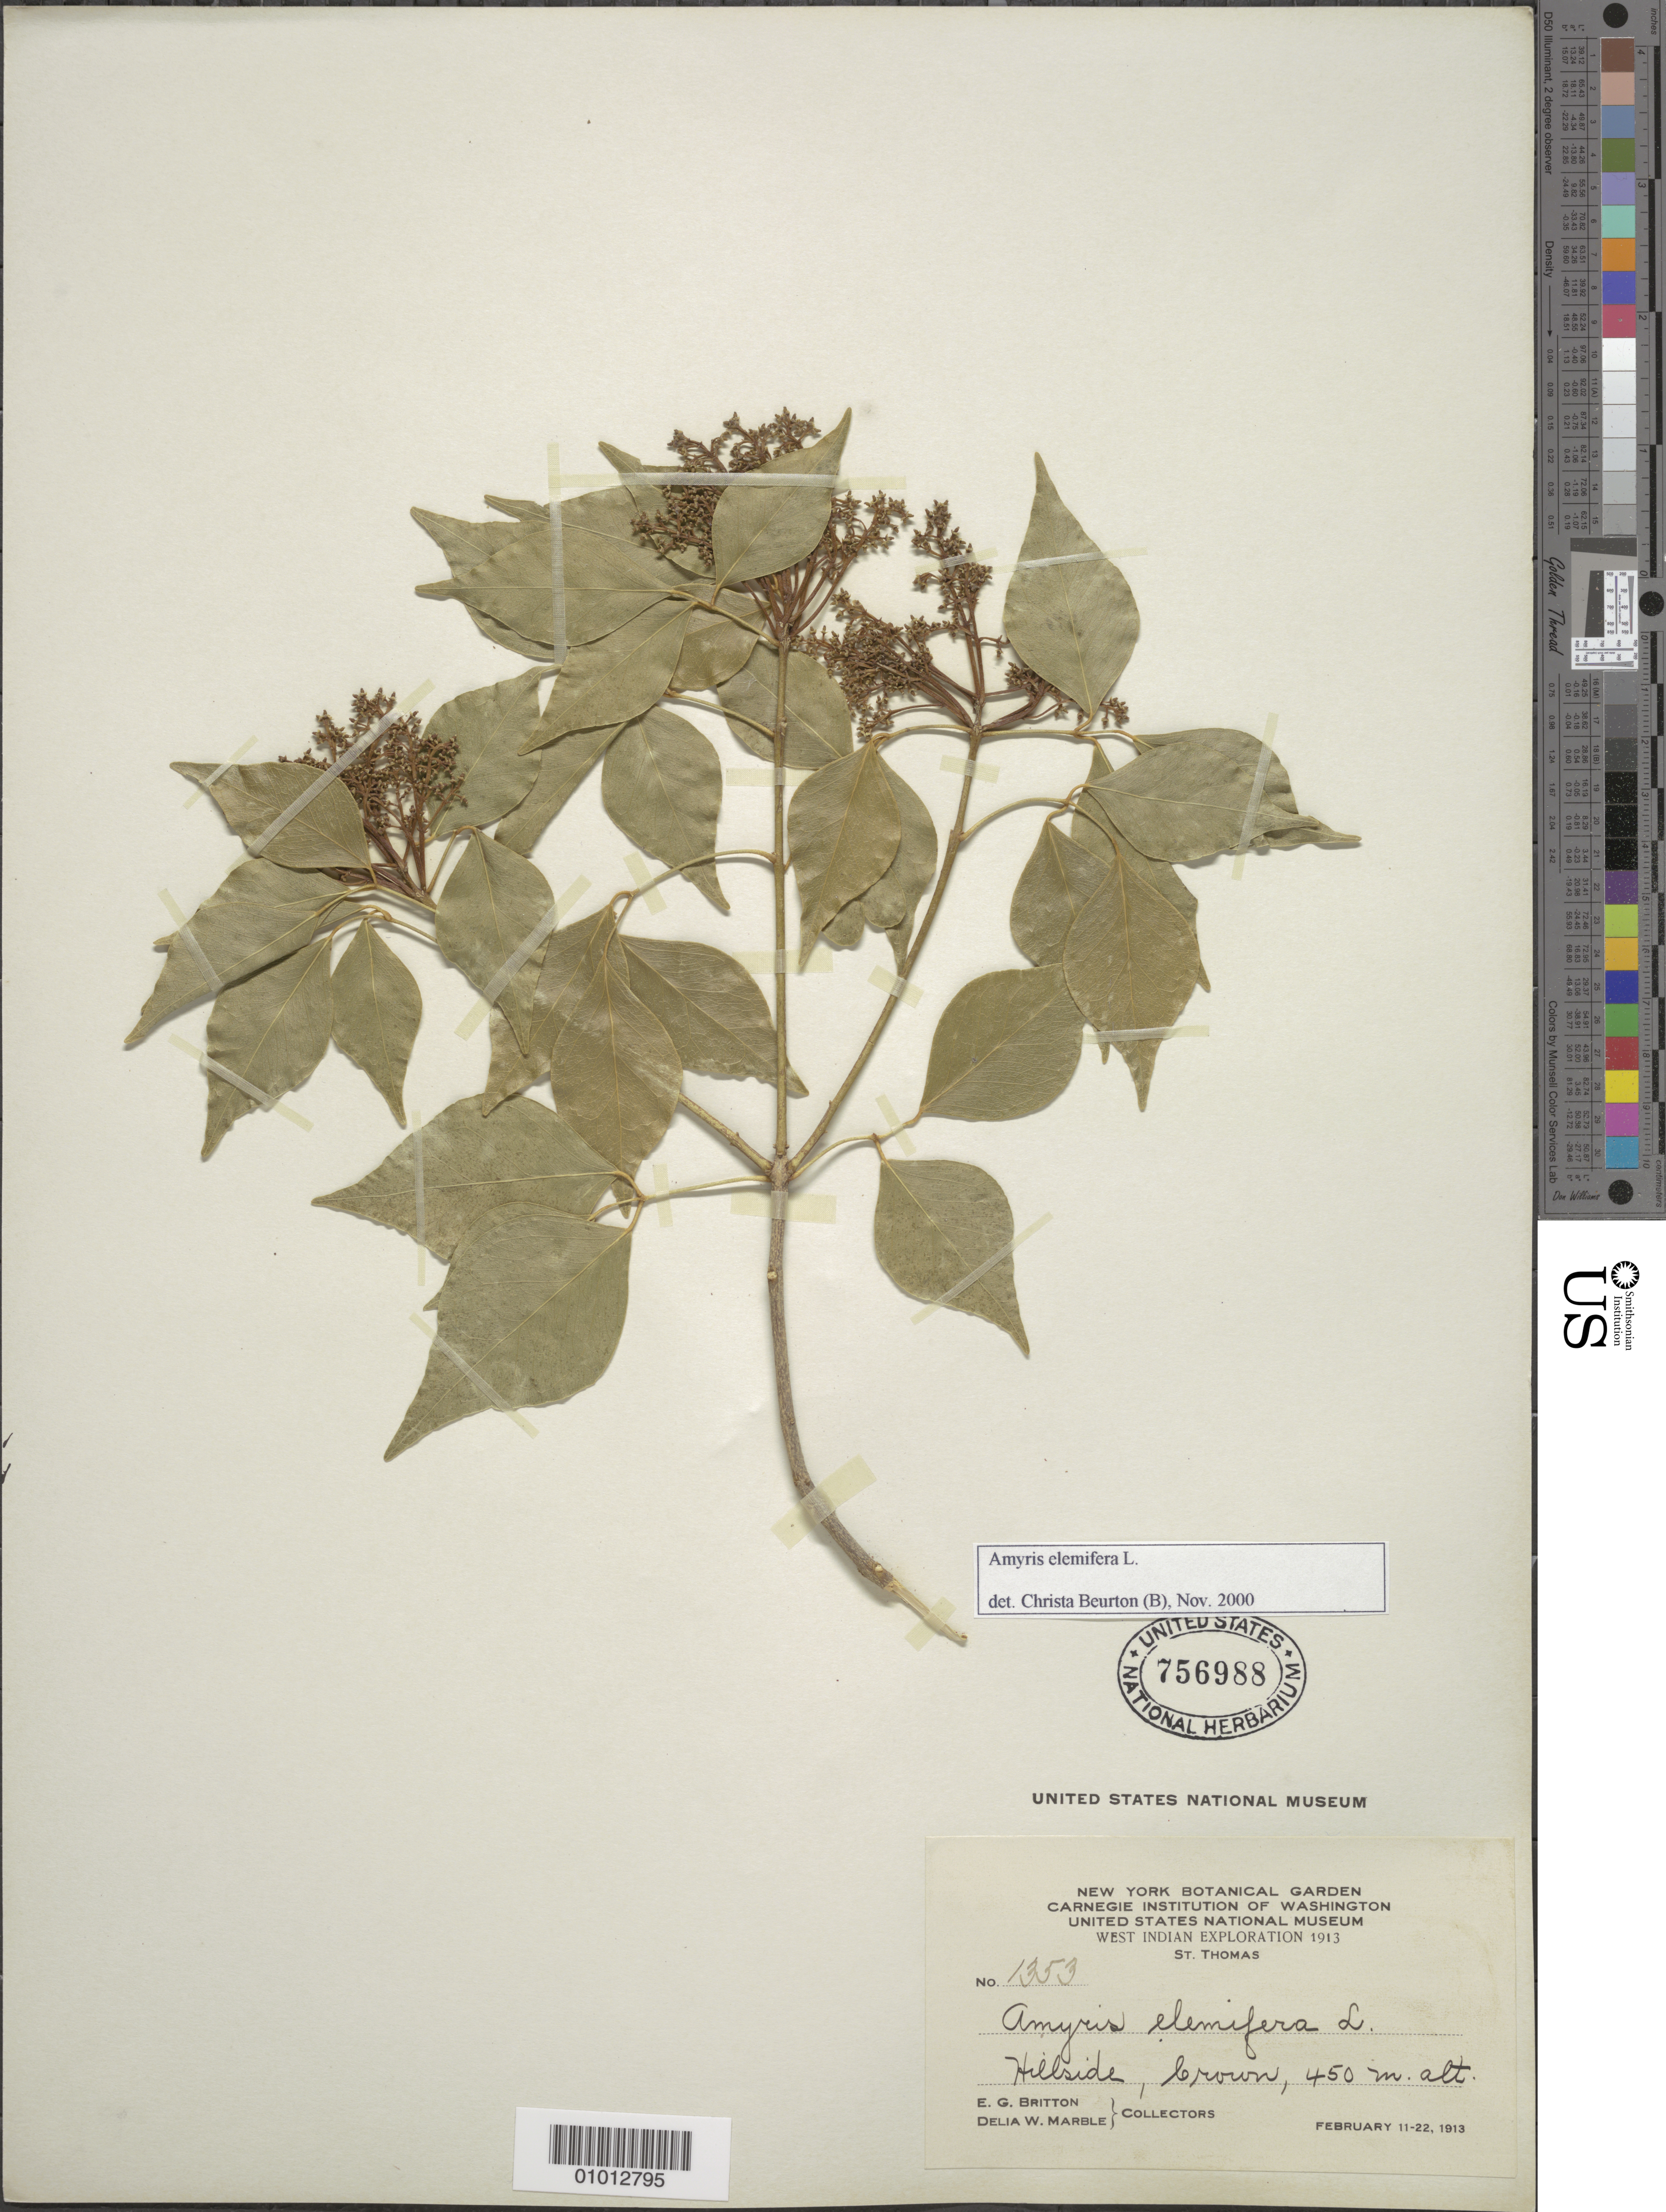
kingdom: Plantae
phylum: Tracheophyta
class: Magnoliopsida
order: Sapindales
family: Rutaceae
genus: Amyris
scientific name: Amyris elemifera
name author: L.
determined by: Beurton, C.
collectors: E. G. Britton & D. W. Marble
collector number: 1353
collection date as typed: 11 Feb 1913 to 22 Feb 1913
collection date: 1913-02-11/1913-02-22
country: U.S. Virgin Islands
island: St. Thomas I.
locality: Crown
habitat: Hillside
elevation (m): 450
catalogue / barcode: US 756988